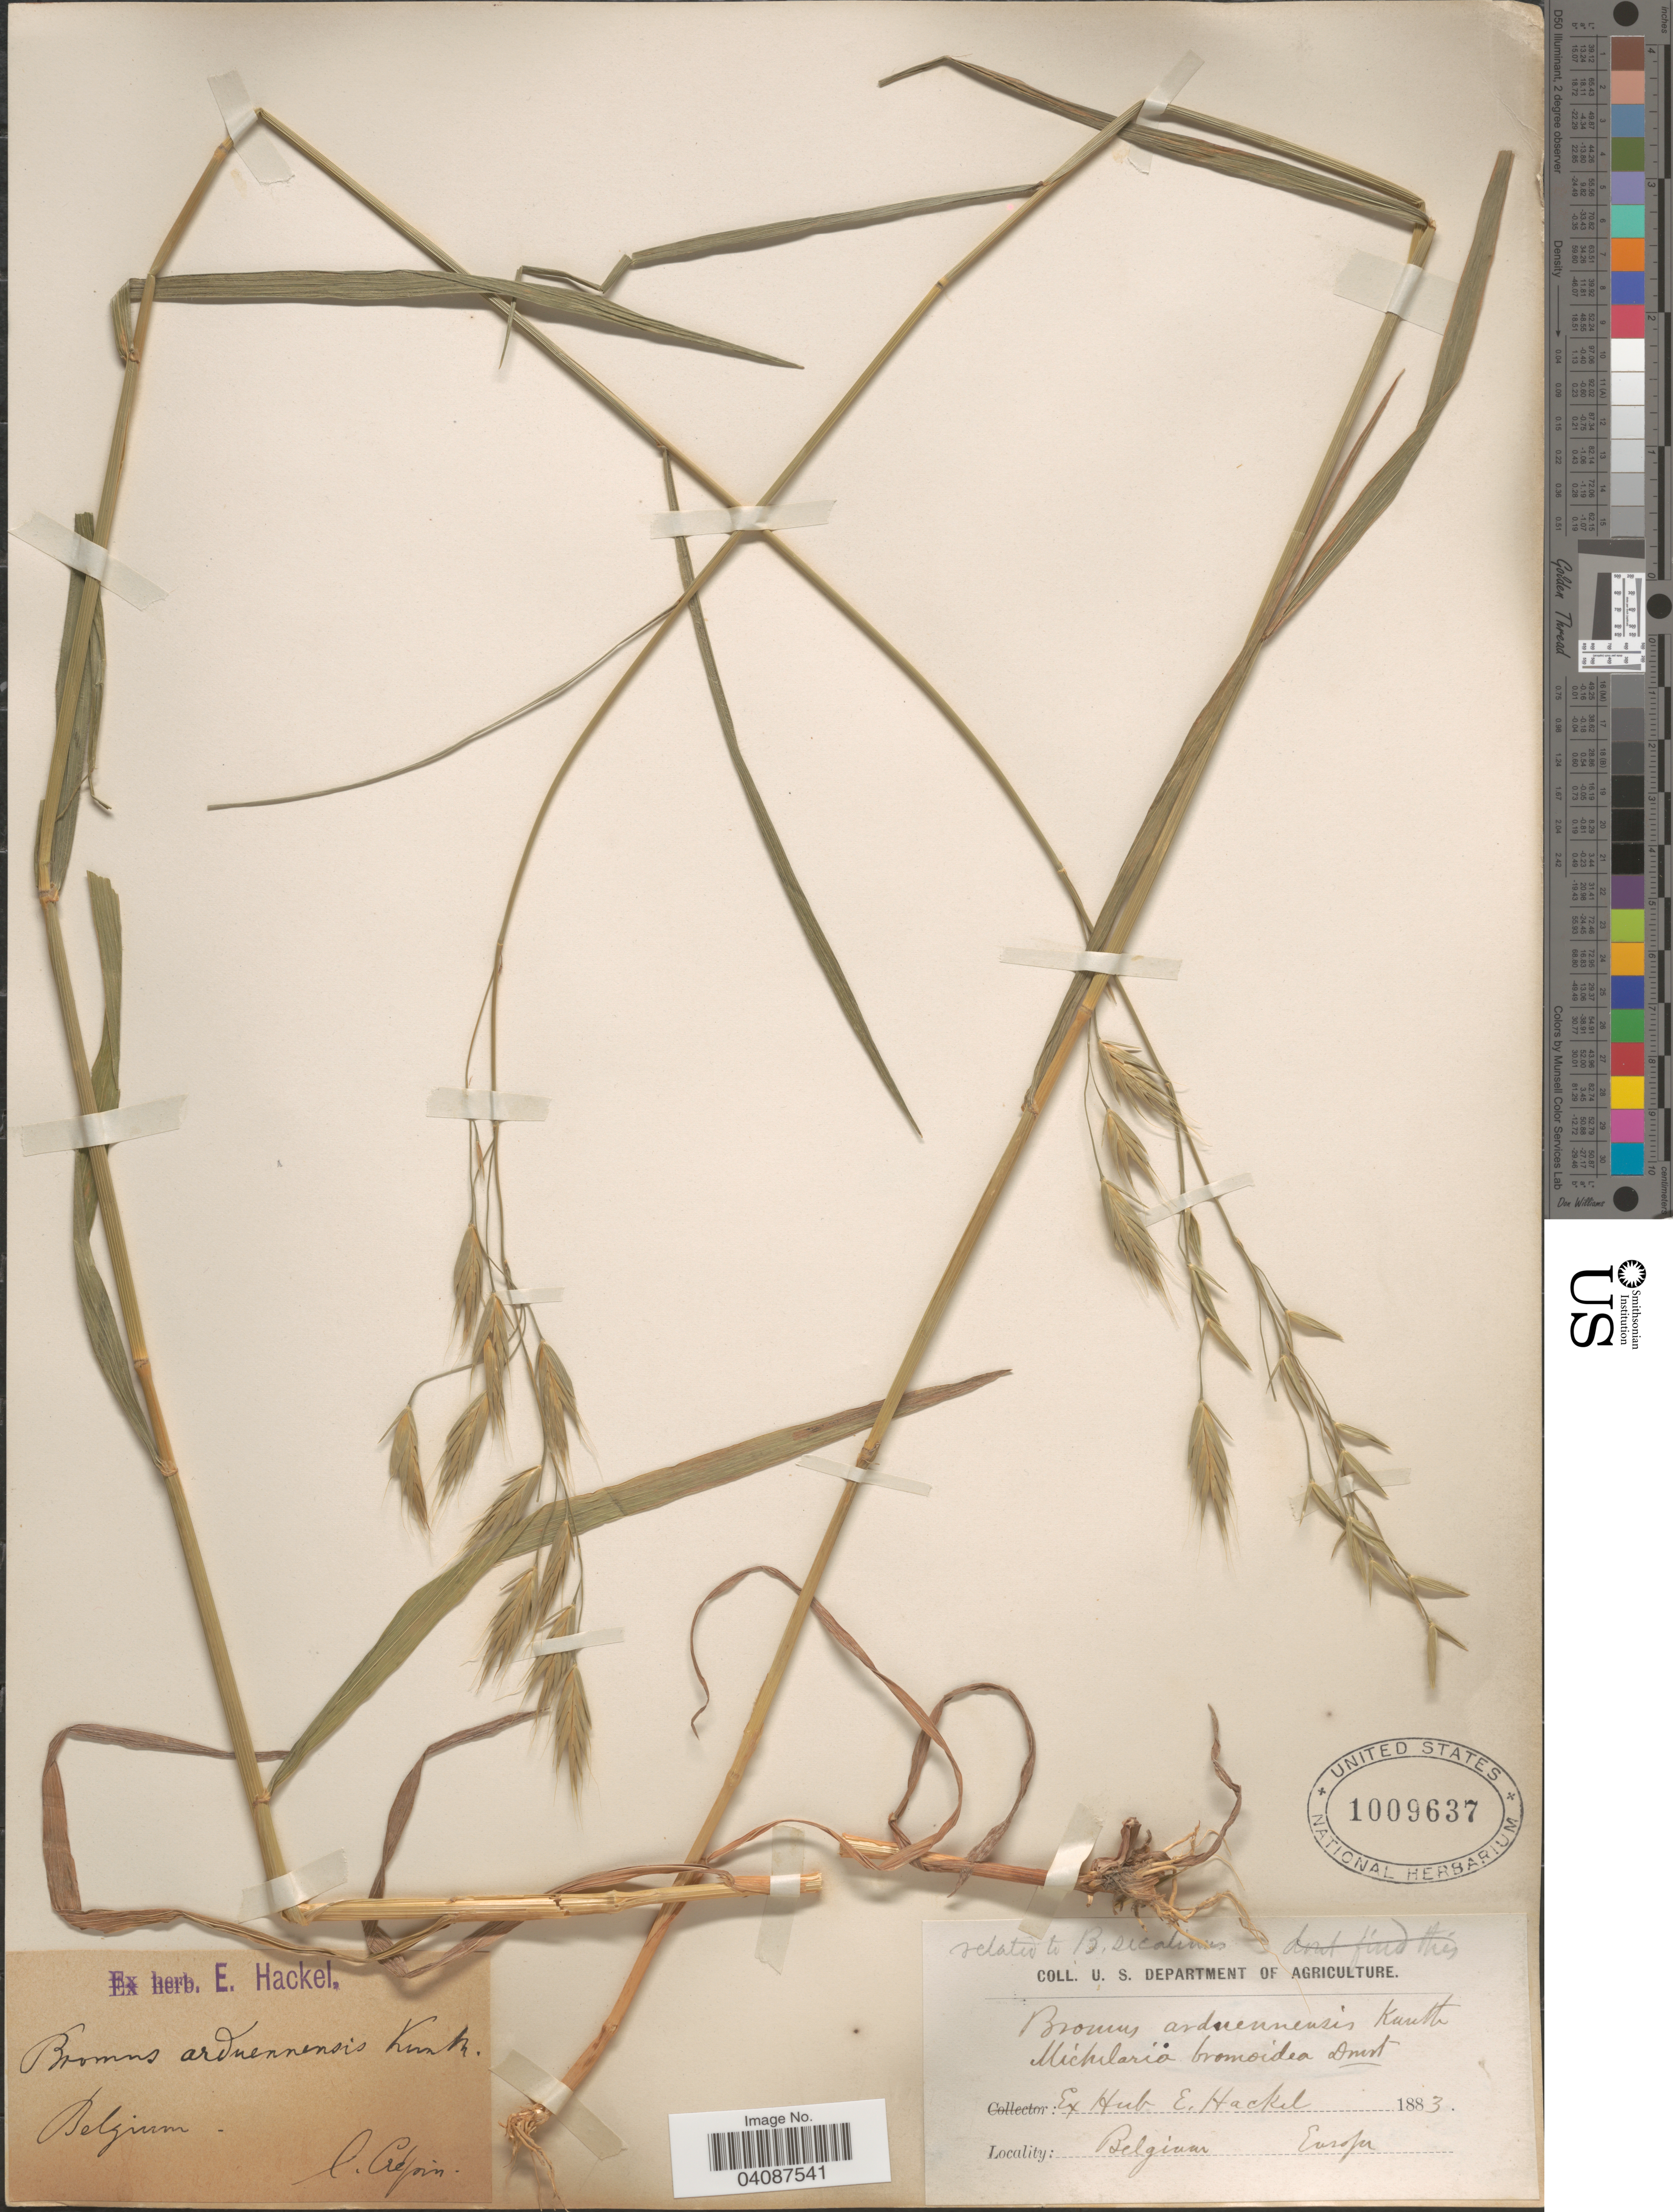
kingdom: Plantae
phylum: Tracheophyta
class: Liliopsida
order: Poales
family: Poaceae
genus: Bromus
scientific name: Bromus arduennensis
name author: Kunth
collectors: F. Crépin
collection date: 1883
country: Belgium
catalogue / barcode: US 1009637